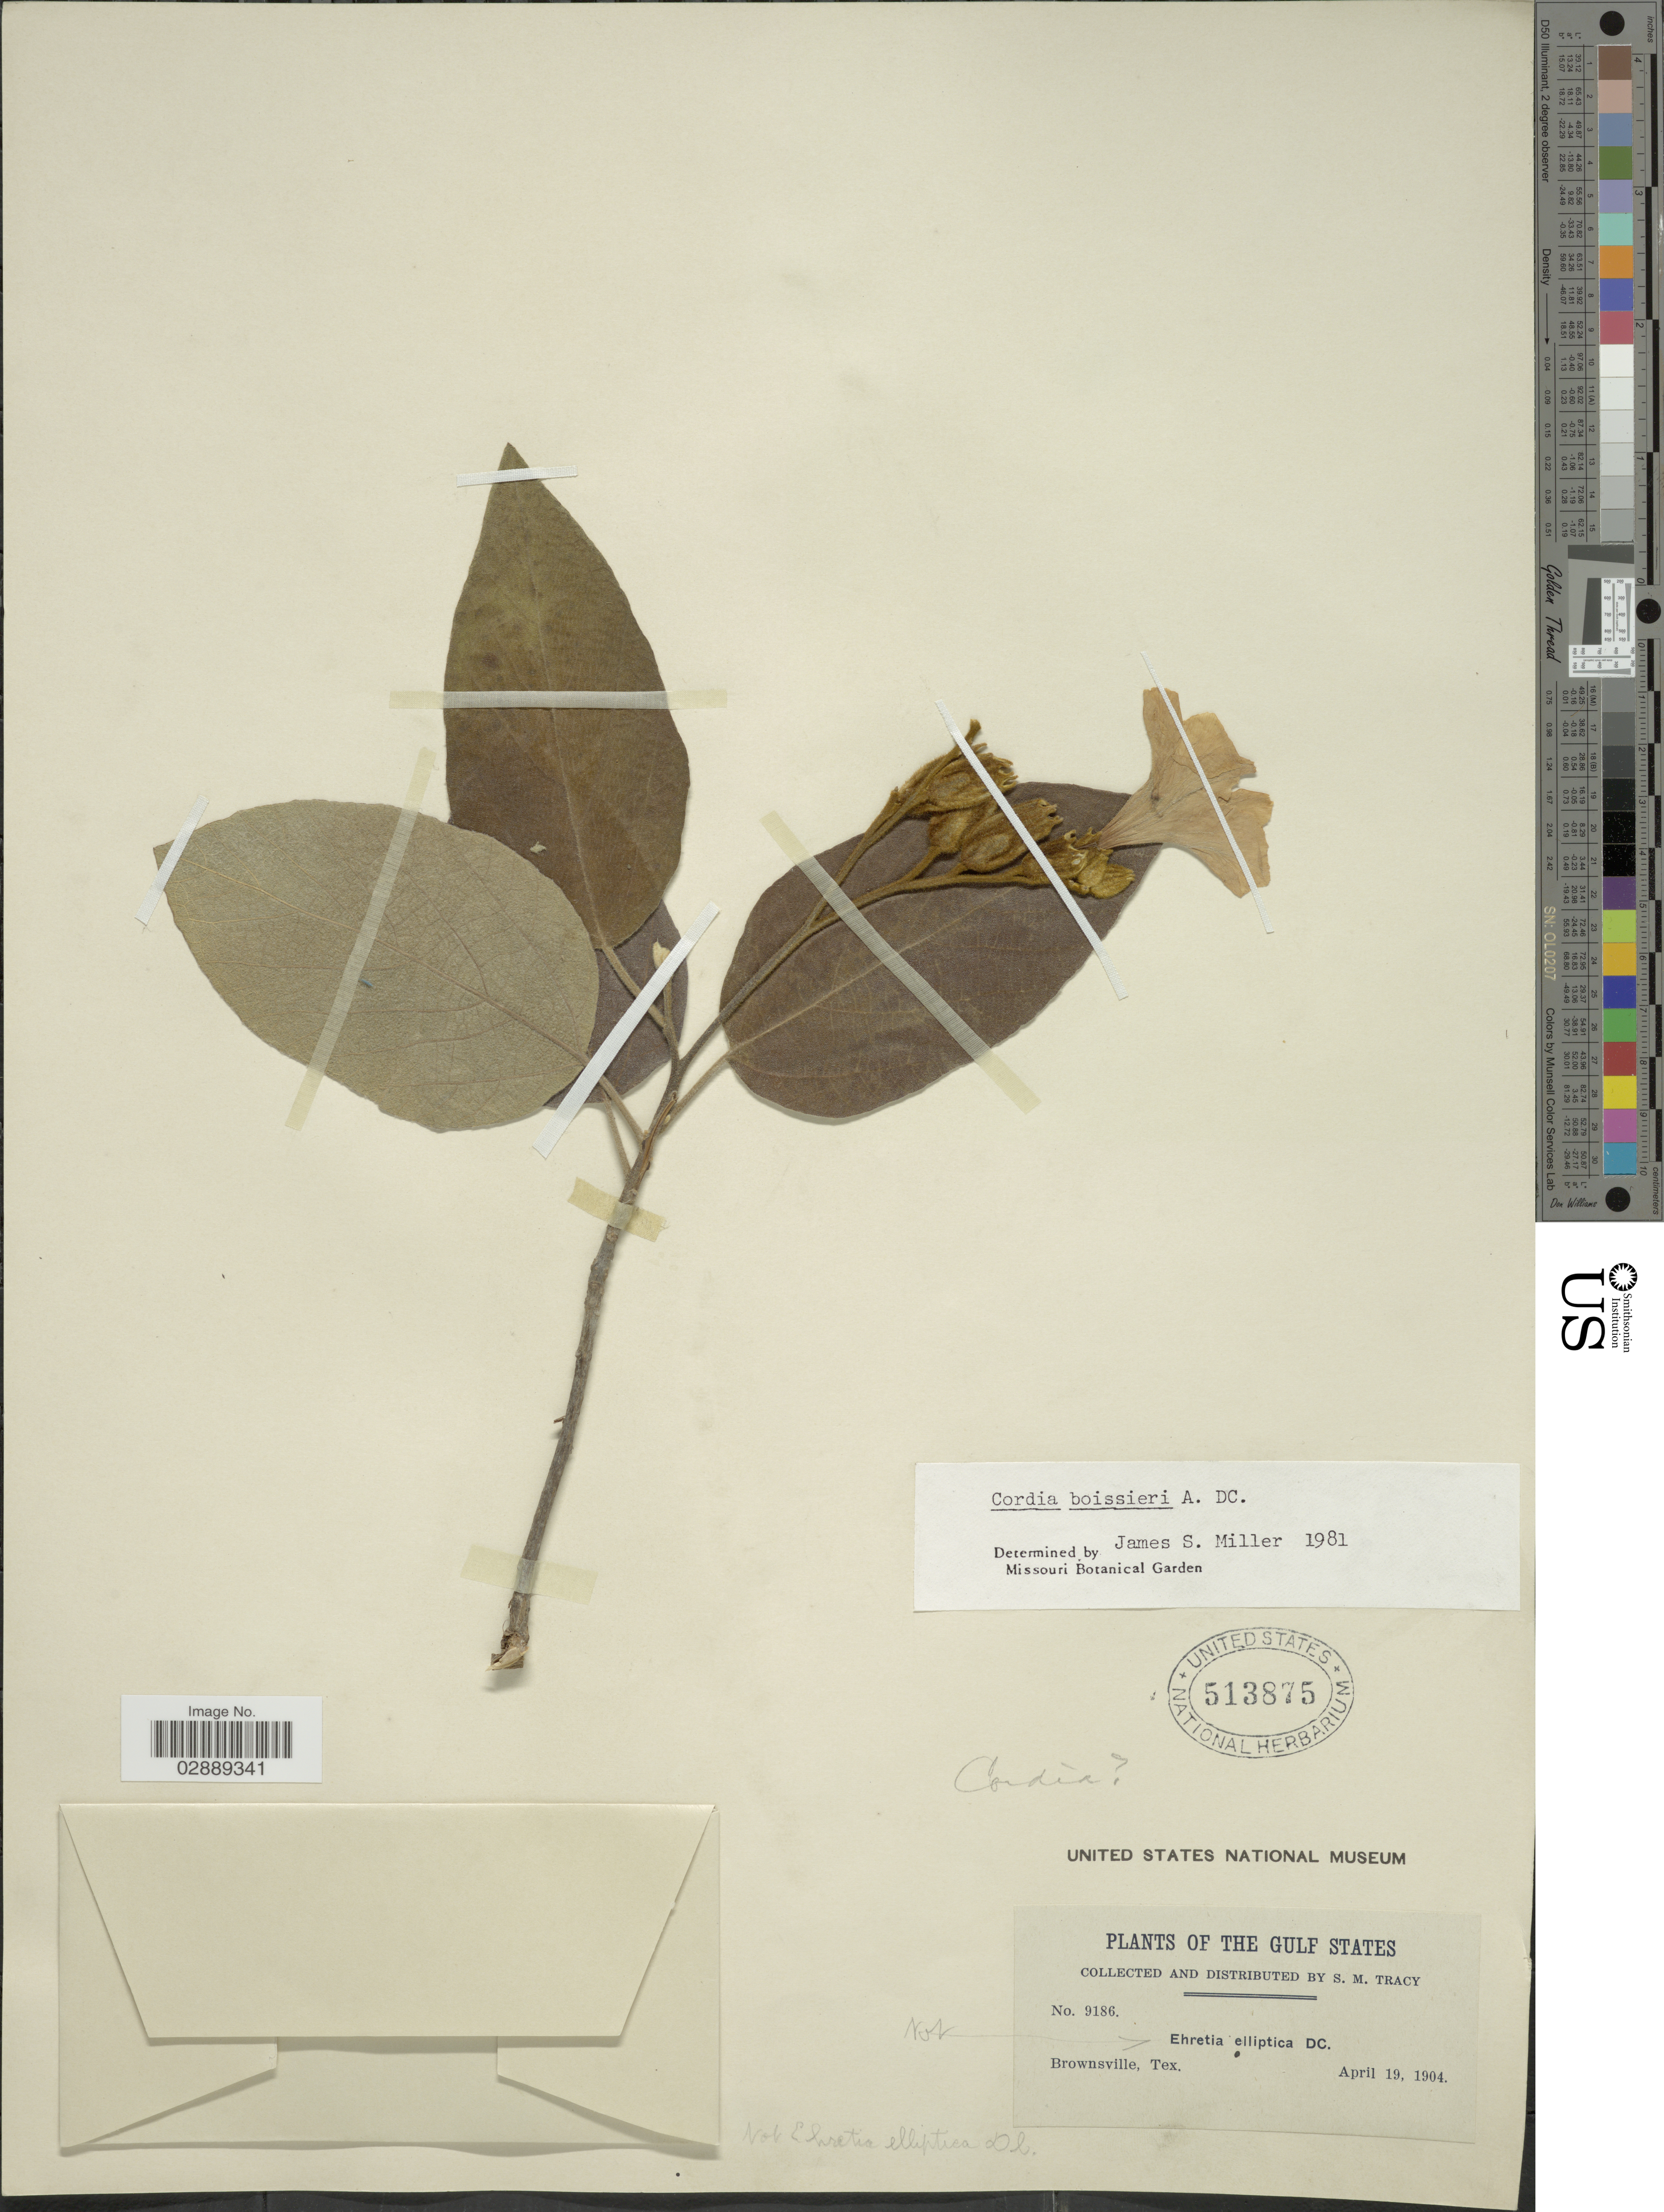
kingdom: Plantae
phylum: Tracheophyta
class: Magnoliopsida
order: Boraginales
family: Cordiaceae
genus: Cordia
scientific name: Cordia boissieri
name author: A. DC.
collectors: S. M. Tracy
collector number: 9186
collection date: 1904-04-19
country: United States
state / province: Texas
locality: The Gulf States. Brownsville.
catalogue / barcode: US 513875